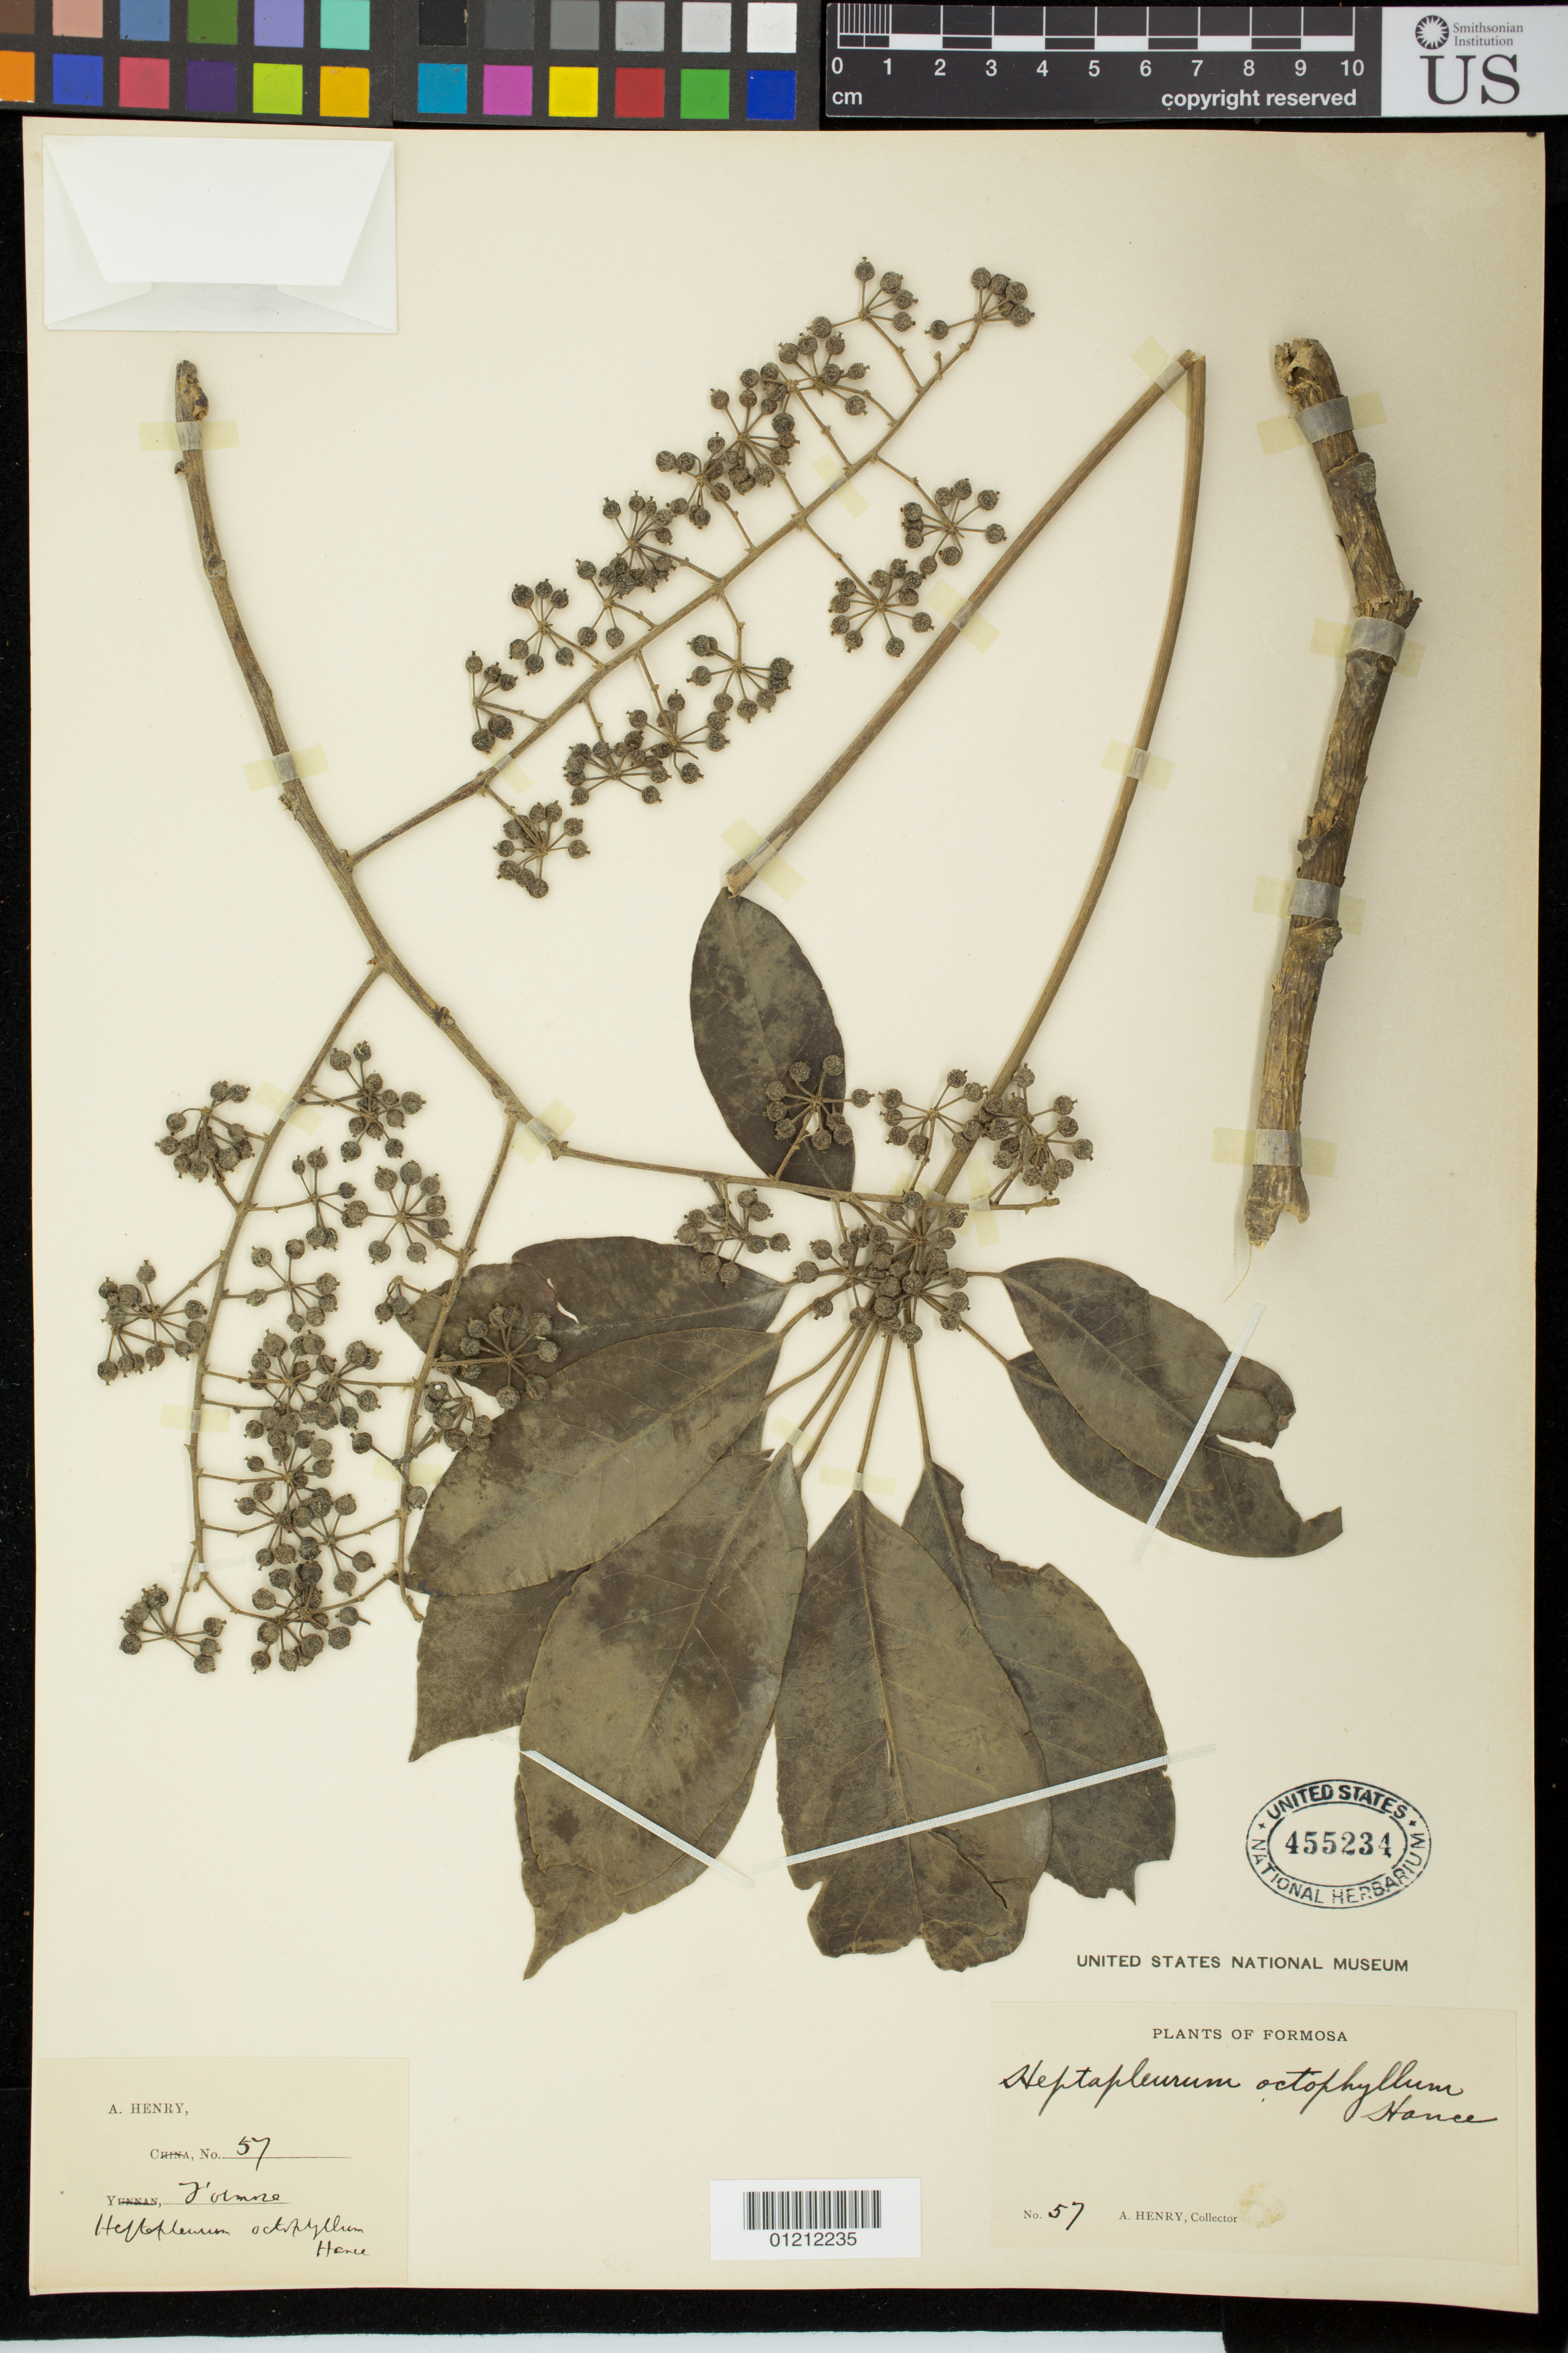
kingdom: Plantae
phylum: Tracheophyta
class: Magnoliopsida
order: Apiales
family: Araliaceae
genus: Schefflera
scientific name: Schefflera heptaphylla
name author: (L.) Frodin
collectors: A. Henry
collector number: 57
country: Taiwan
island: Taiwan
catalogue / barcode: US 455234